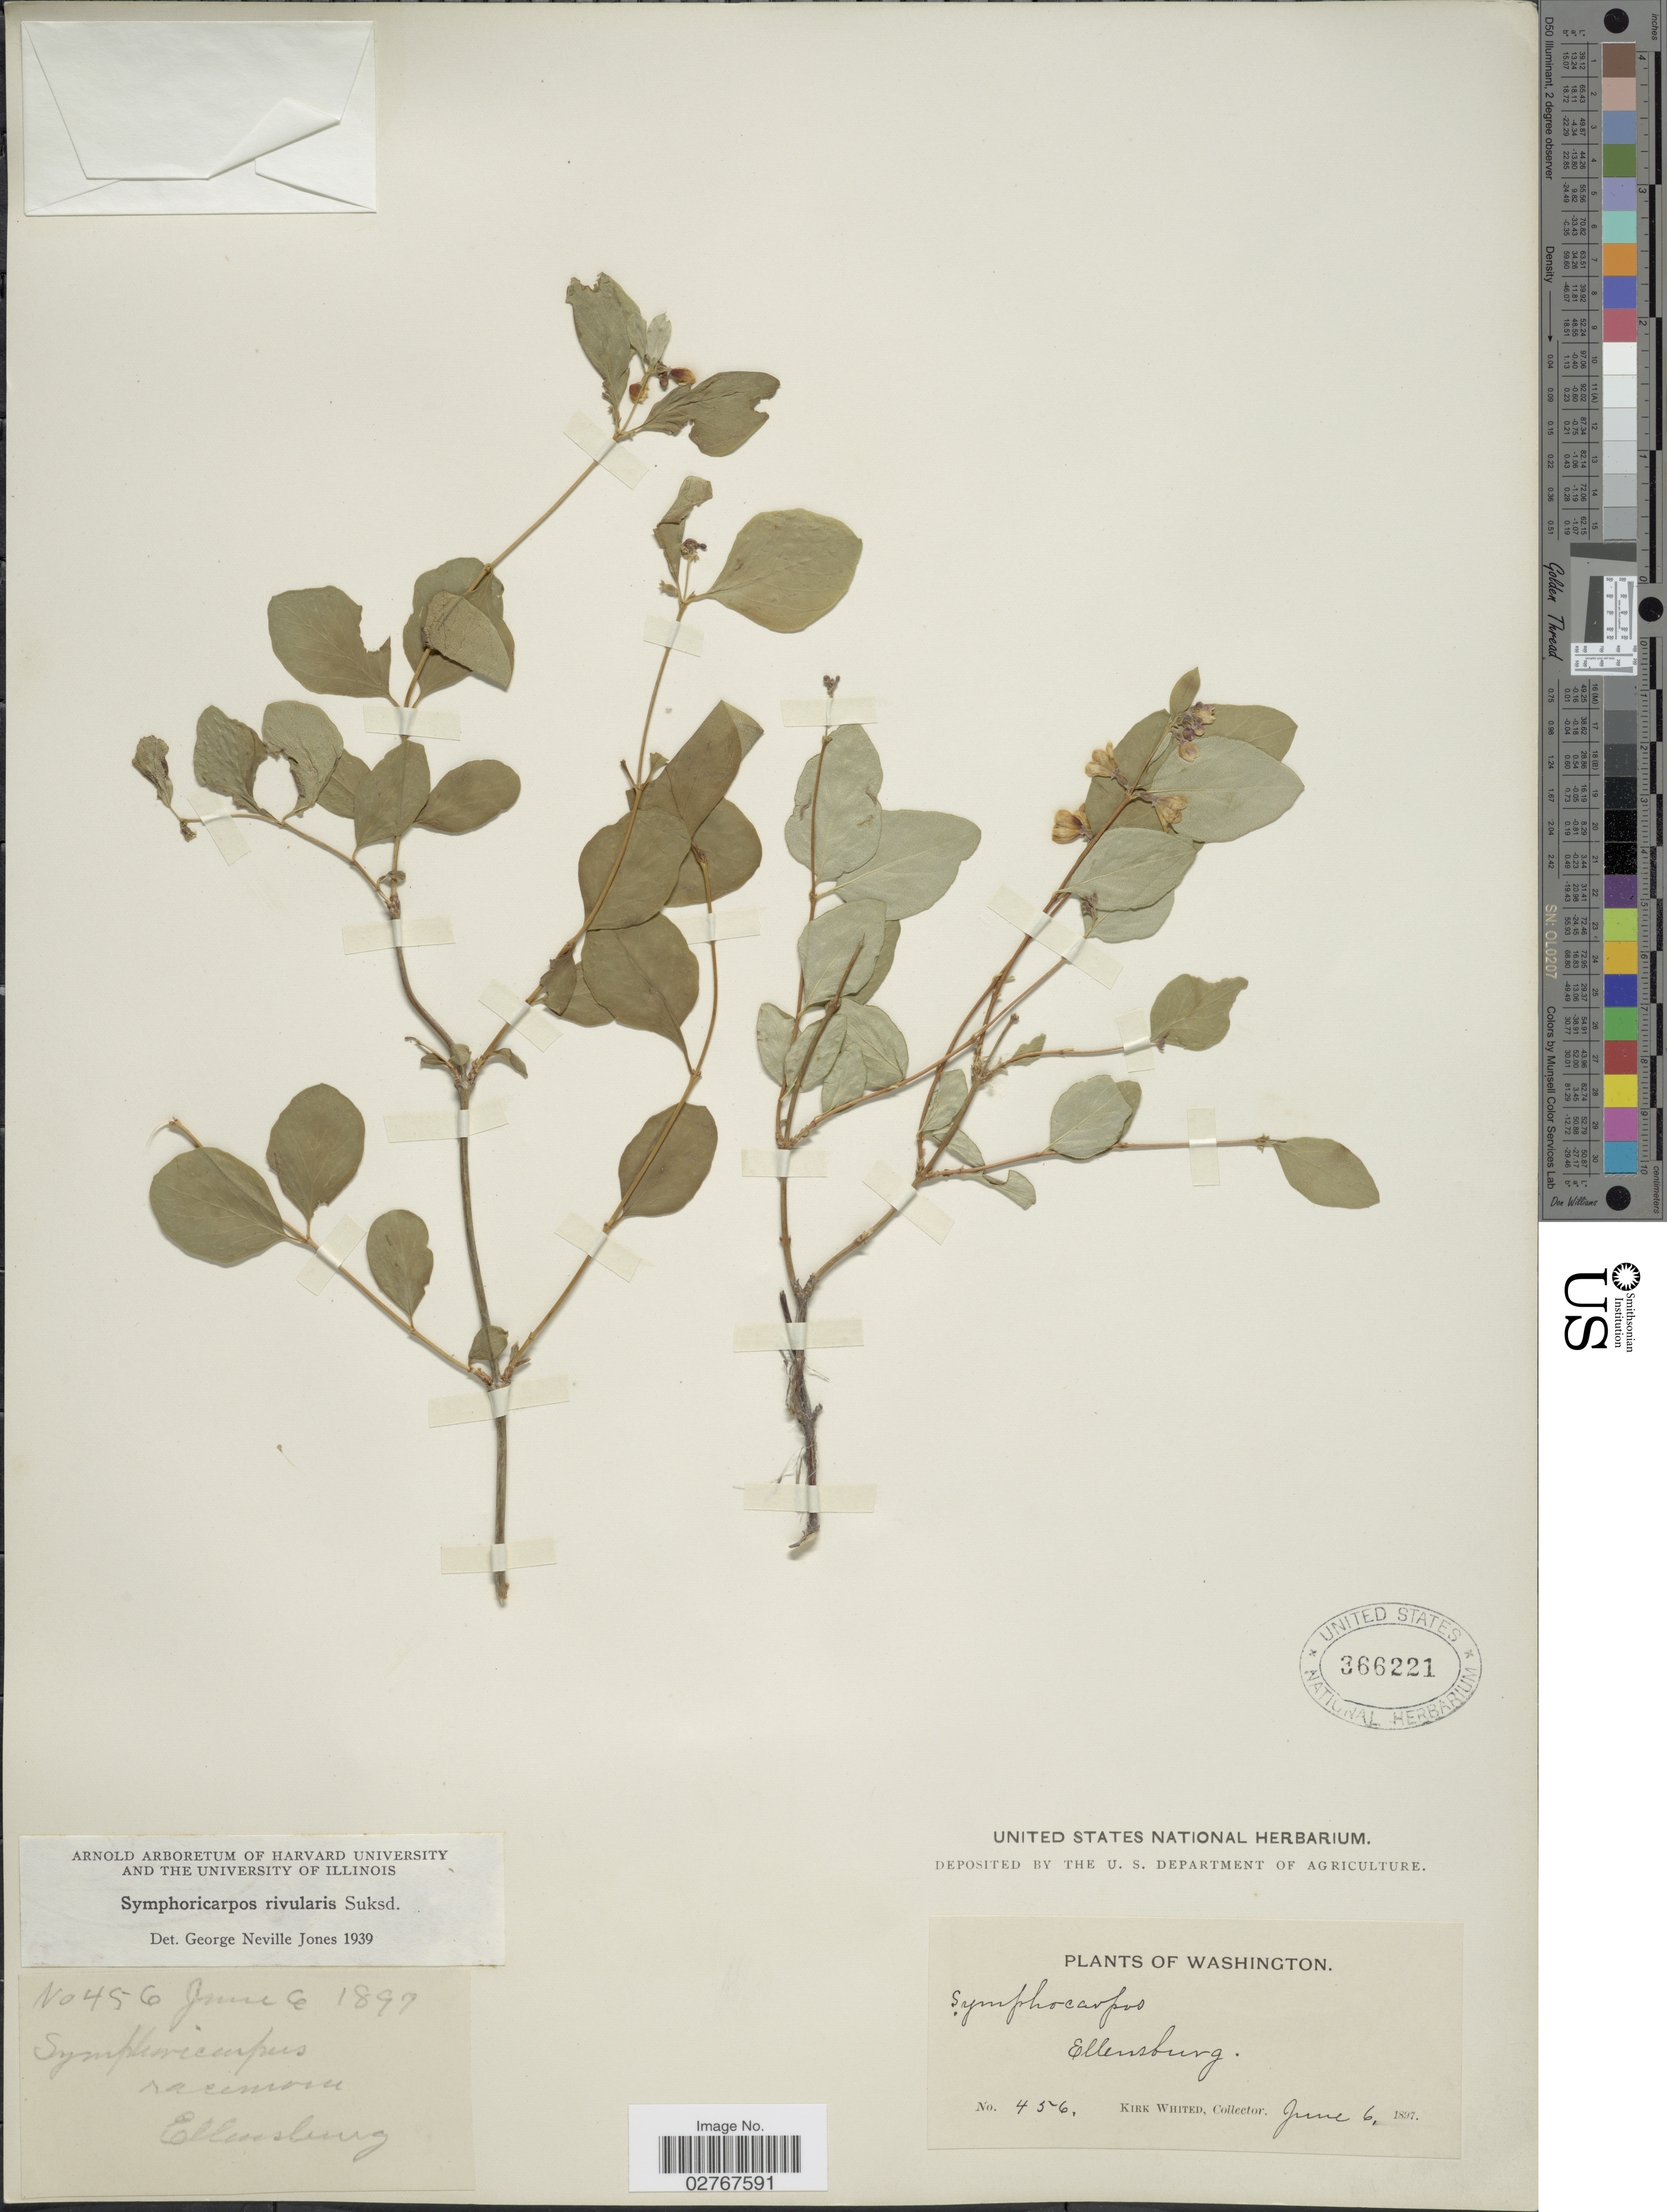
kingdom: Plantae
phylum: Tracheophyta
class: Magnoliopsida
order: Dipsacales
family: Caprifoliaceae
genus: Symphoricarpos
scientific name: Symphoricarpos rivularis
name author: Suksd.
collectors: K. Whited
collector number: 456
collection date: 1897-06-06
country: United States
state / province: Washington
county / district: Kittitas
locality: Ellensburg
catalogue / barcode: US 366221